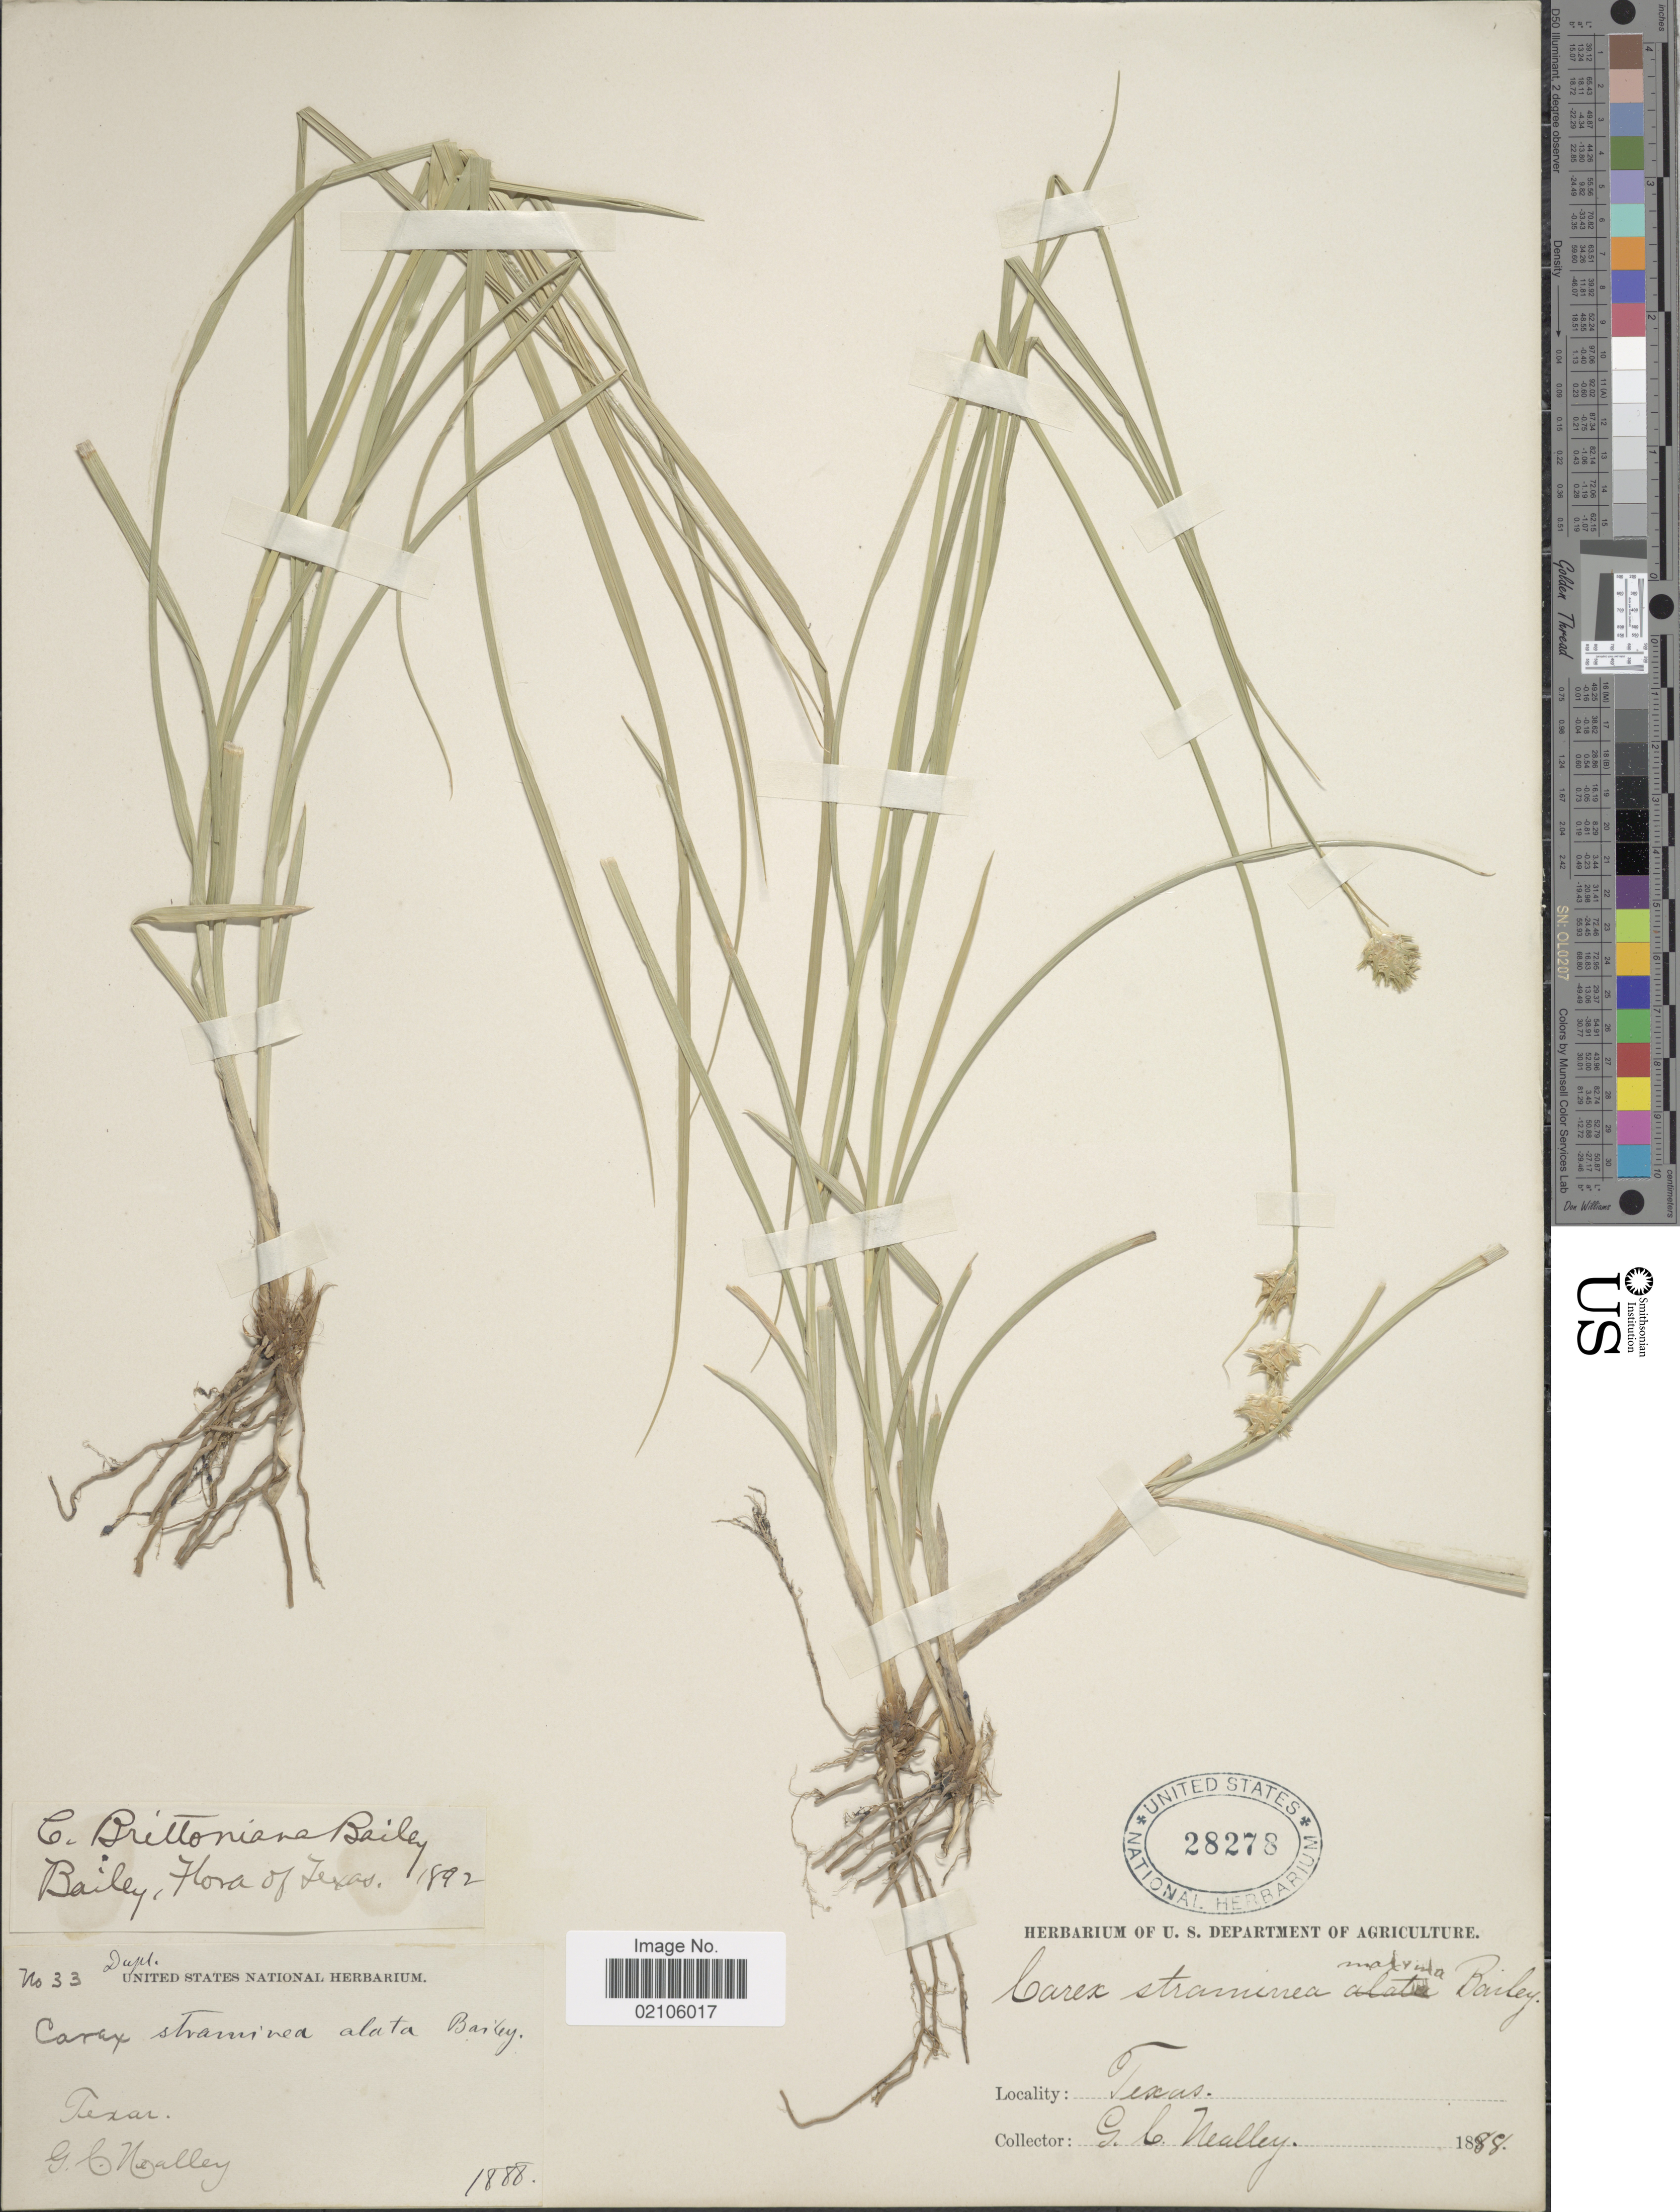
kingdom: Plantae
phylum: Tracheophyta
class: Liliopsida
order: Poales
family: Cyperaceae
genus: Carex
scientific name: Carex tetrastachya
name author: Scheele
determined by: Strong, Mark T., (BOT), Smithsonian Institution - National Museum of Natural History (UNITED STATES)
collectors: G. C. Nealley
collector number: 33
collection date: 1888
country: United States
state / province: Texas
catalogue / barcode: US 28278